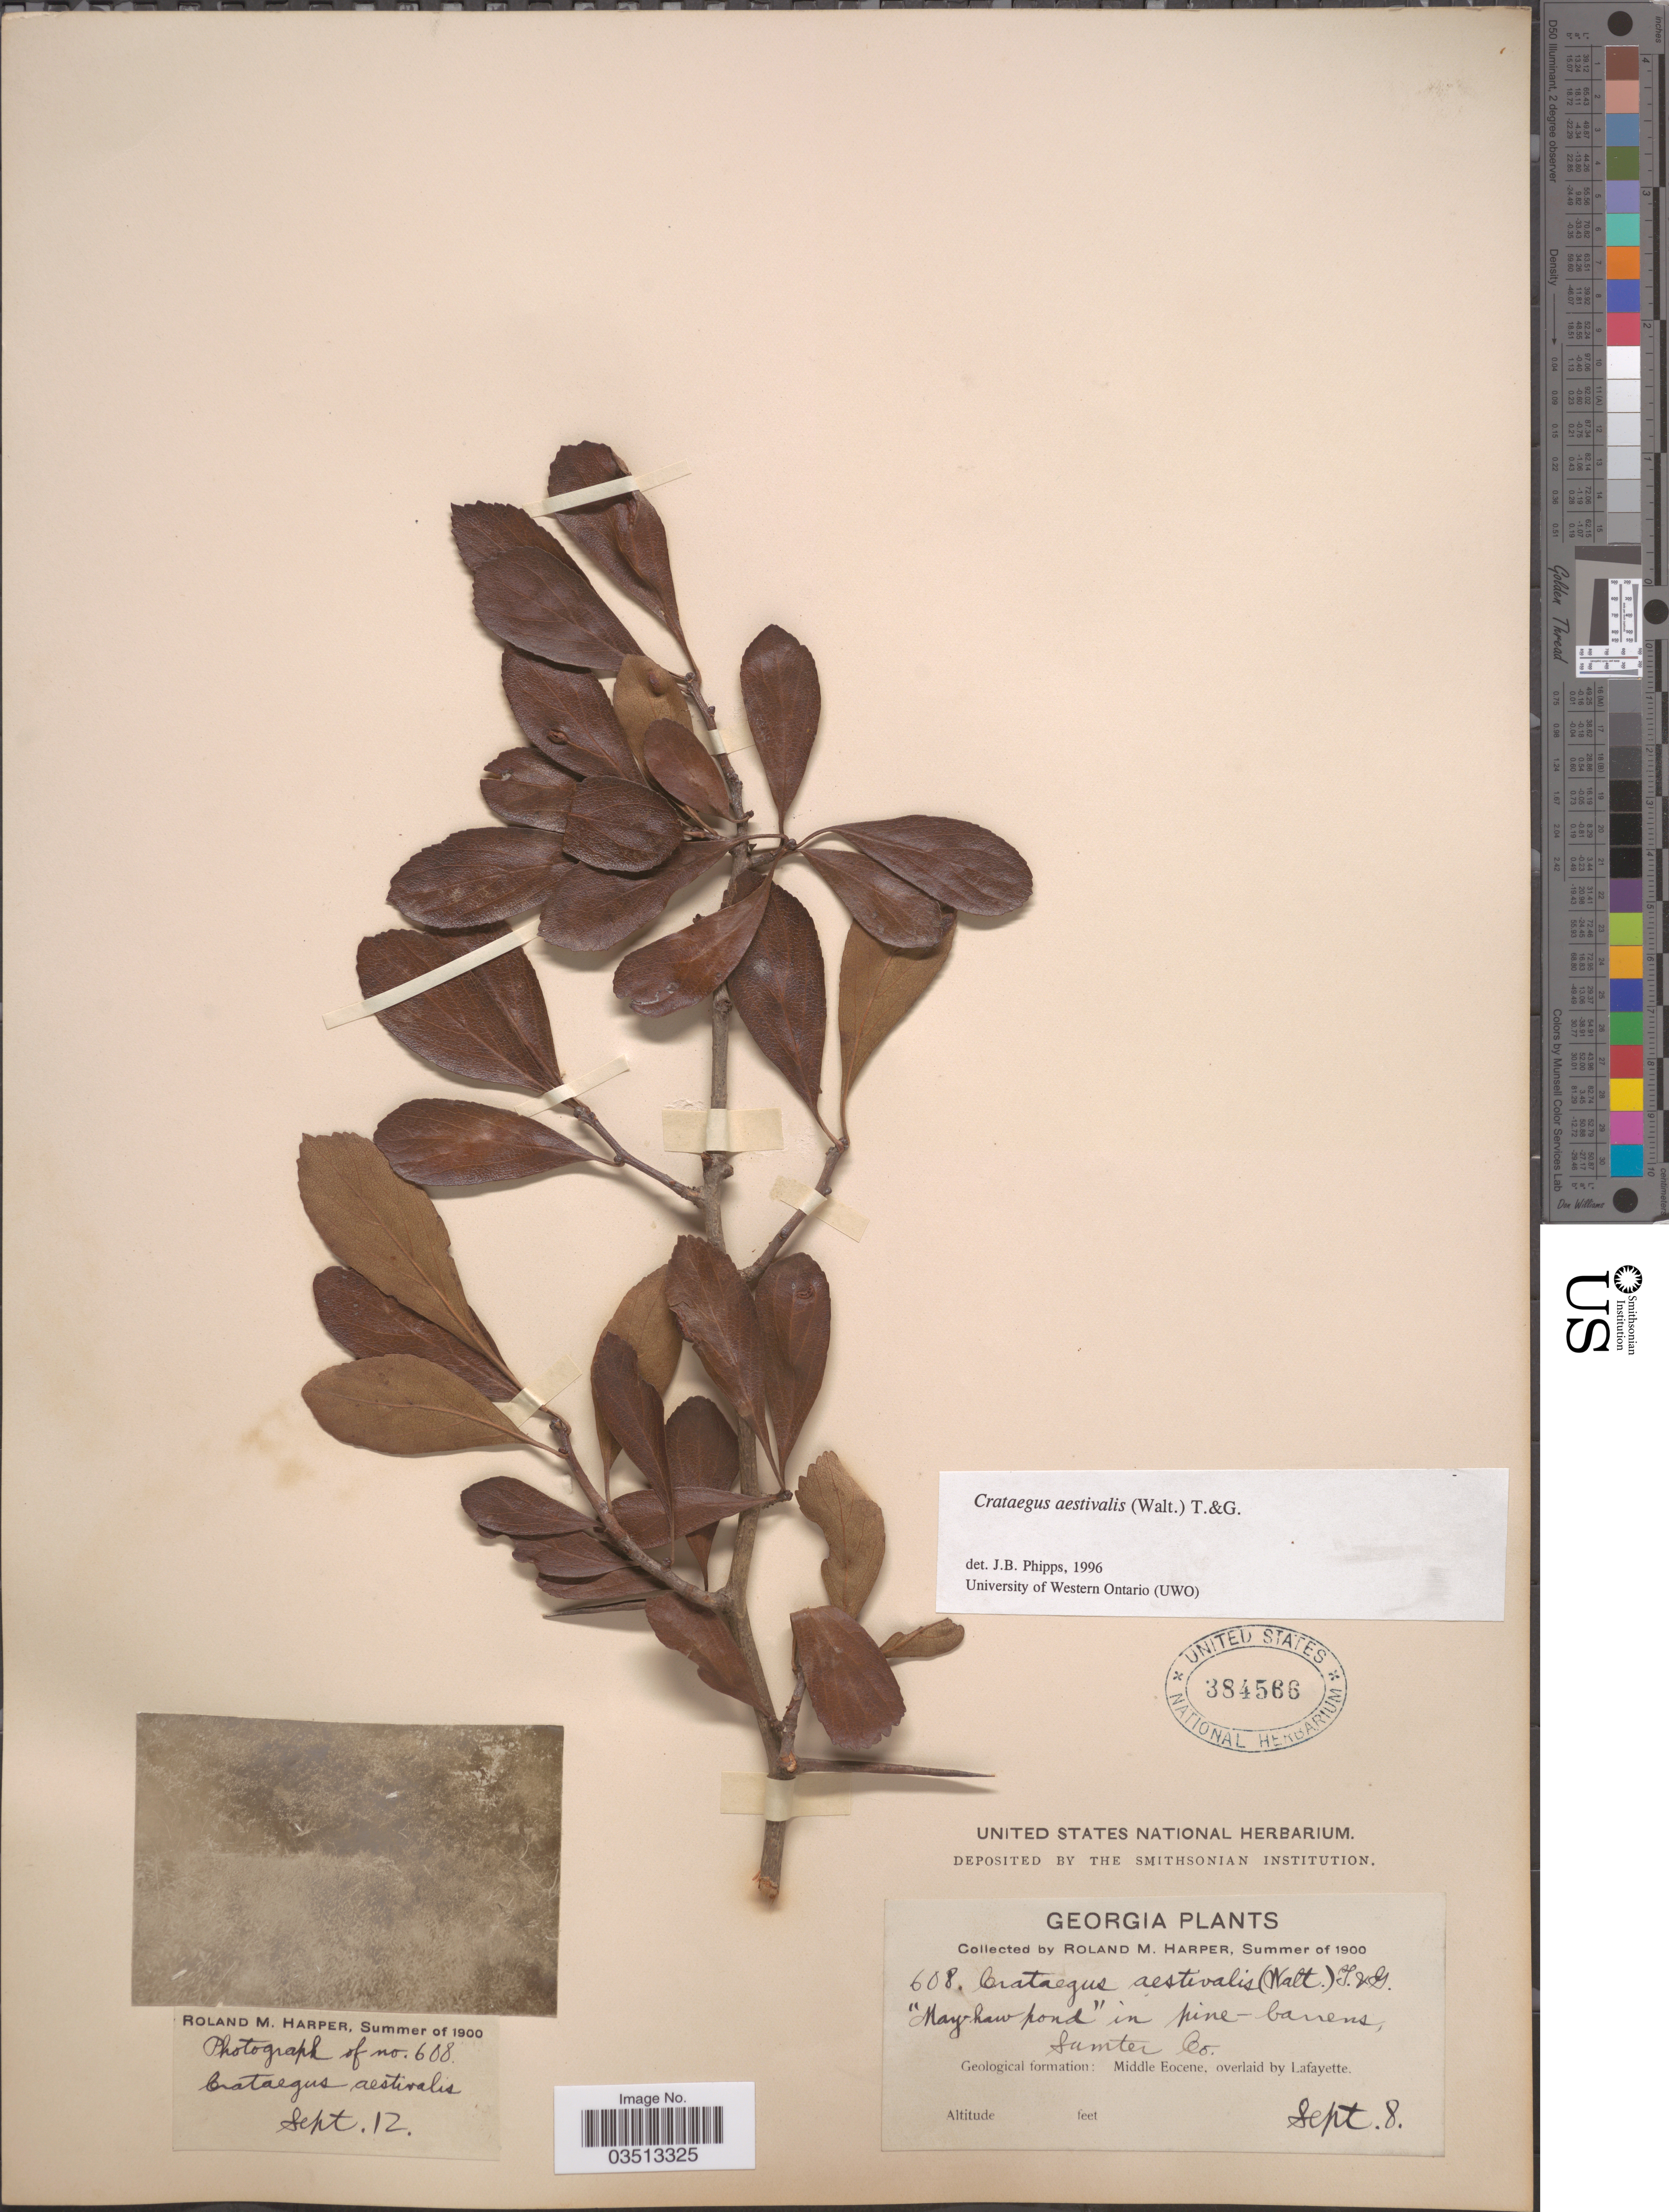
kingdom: Plantae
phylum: Tracheophyta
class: Magnoliopsida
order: Rosales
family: Rosaceae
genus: Crataegus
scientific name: Crataegus aestivalis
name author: (Walter) Torr. & A. Gray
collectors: R. M. Harper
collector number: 608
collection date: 1900-09-08/1900-09-12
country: United States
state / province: Georgia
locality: Sumter Co. Geological formation: Middle Eocene, overlaid by Lafayette.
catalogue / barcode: US 384566